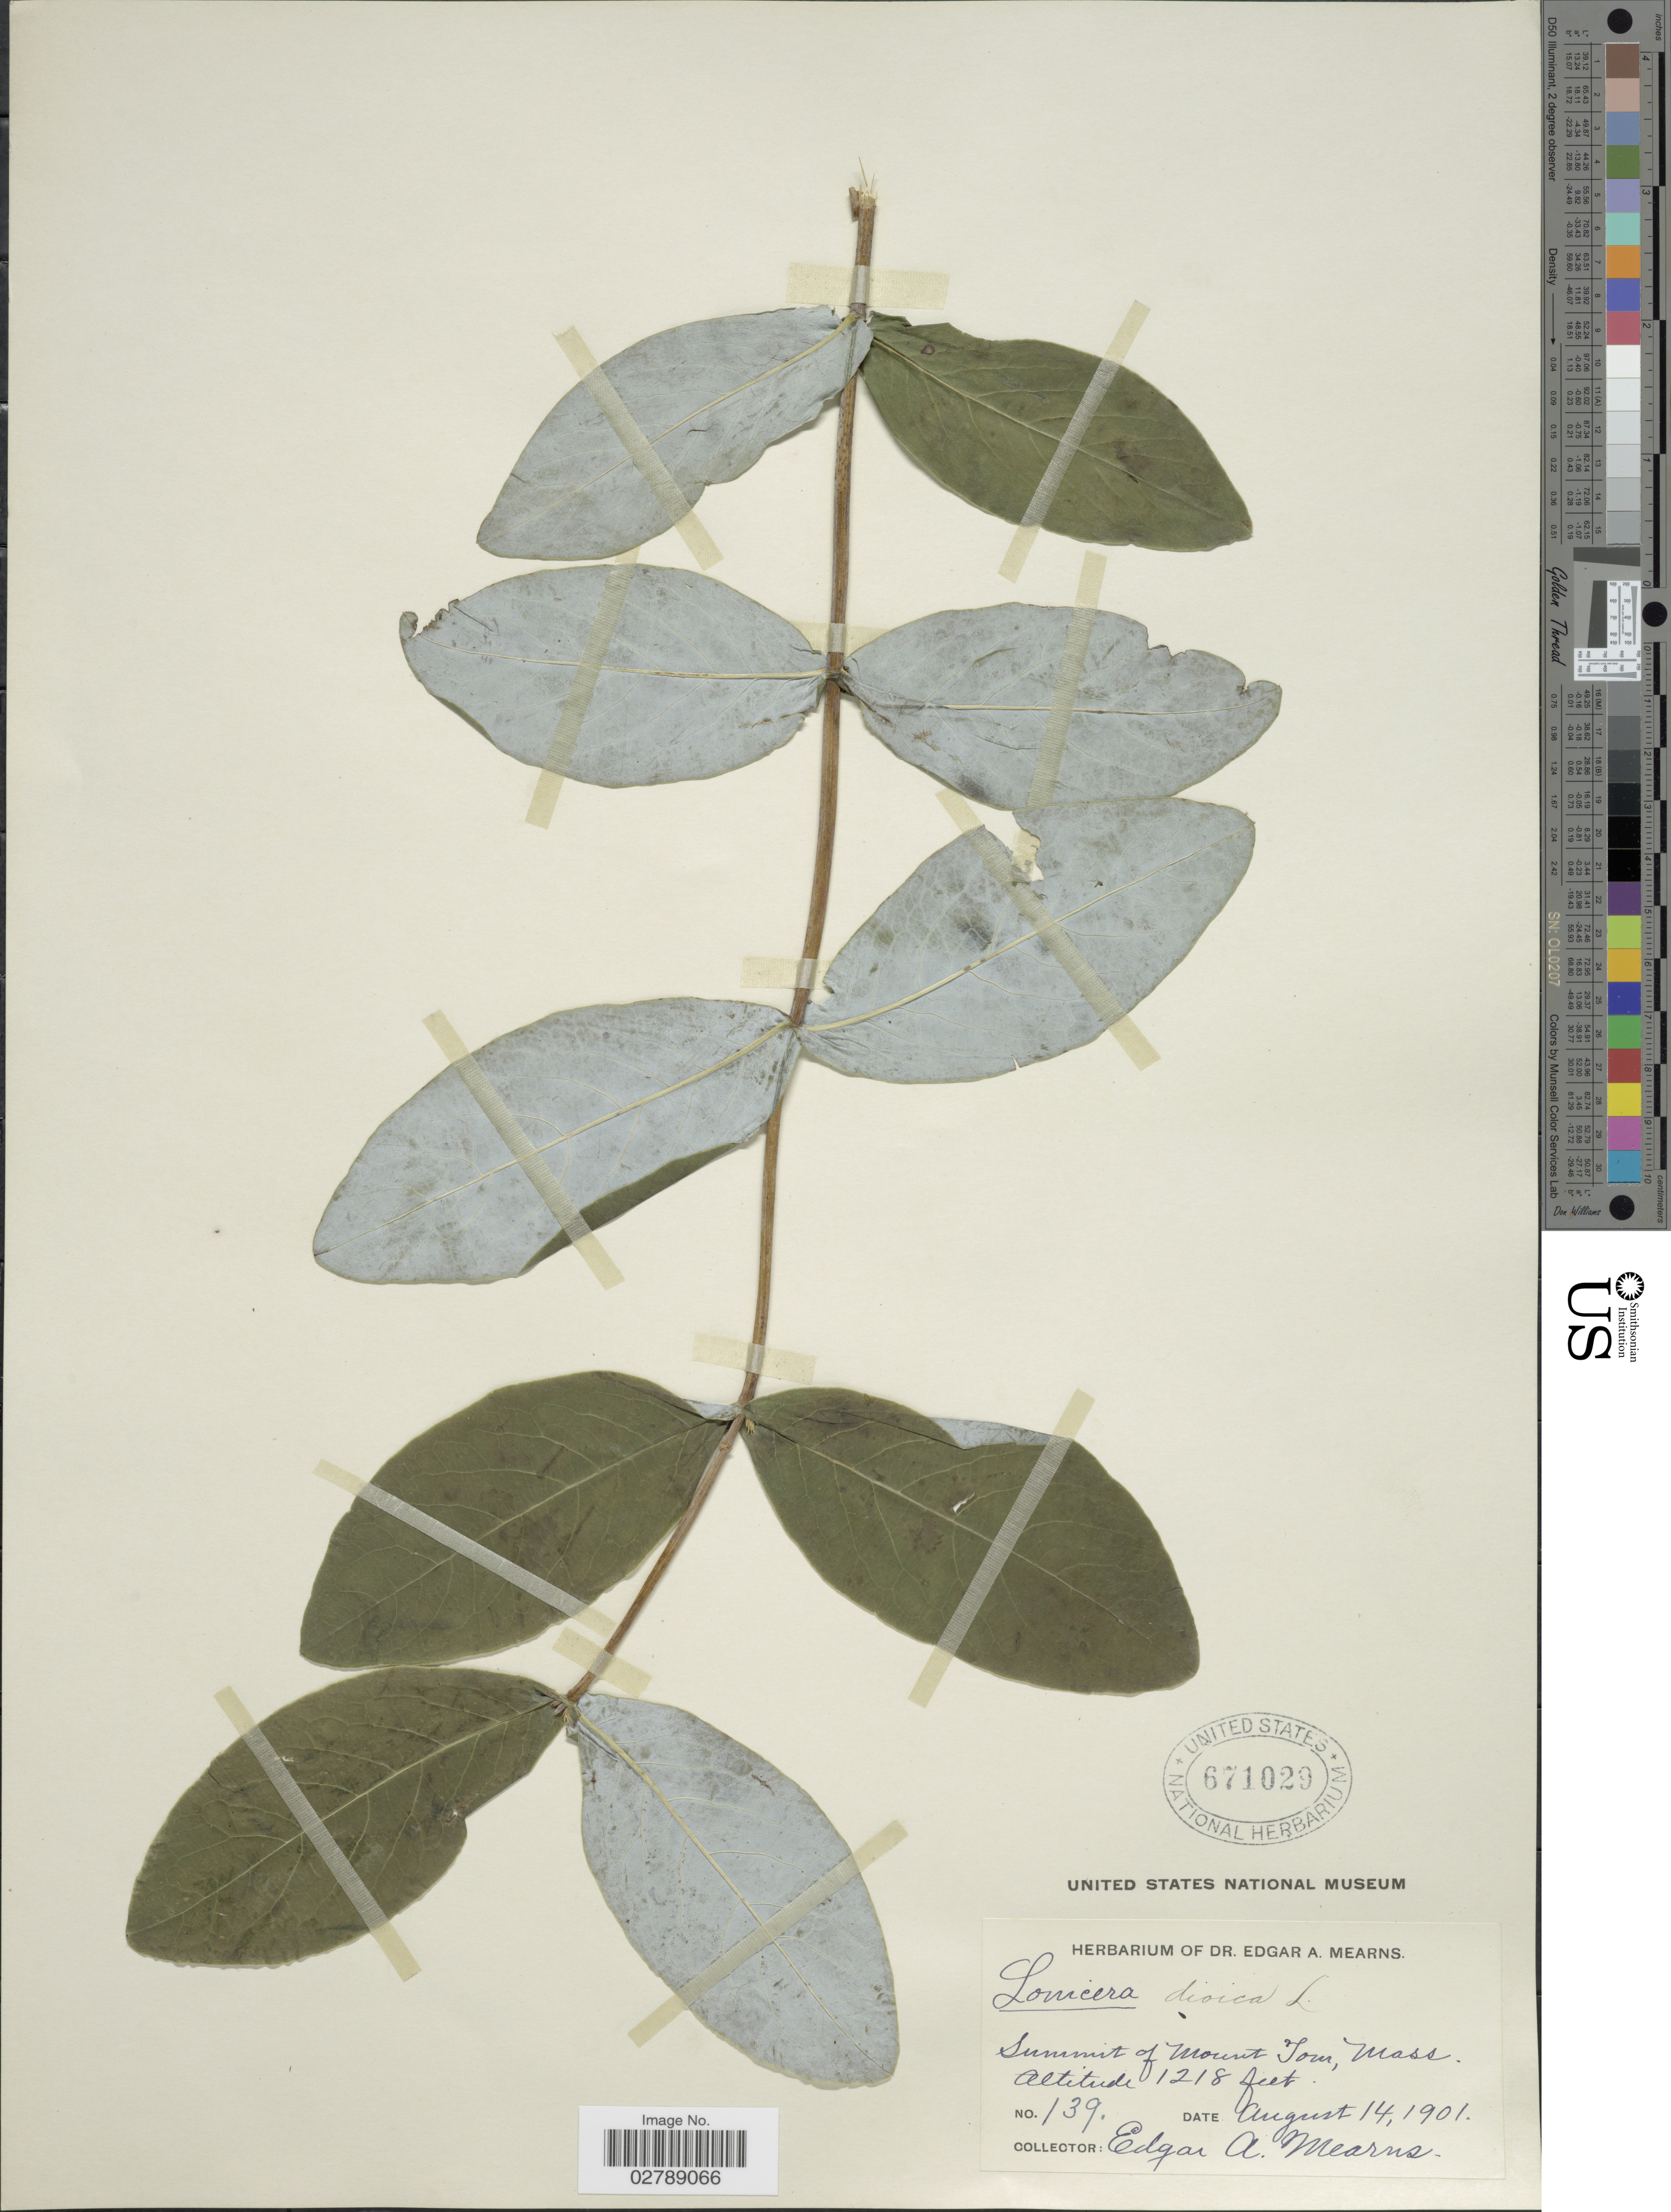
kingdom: Plantae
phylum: Tracheophyta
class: Magnoliopsida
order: Dipsacales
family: Caprifoliaceae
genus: Lonicera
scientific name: Lonicera dioica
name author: L.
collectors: E. A. Mearns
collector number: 139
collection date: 1901-08-14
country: United States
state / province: Massachusetts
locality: Summit of Mount Tom. Mass.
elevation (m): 371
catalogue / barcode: US 671029